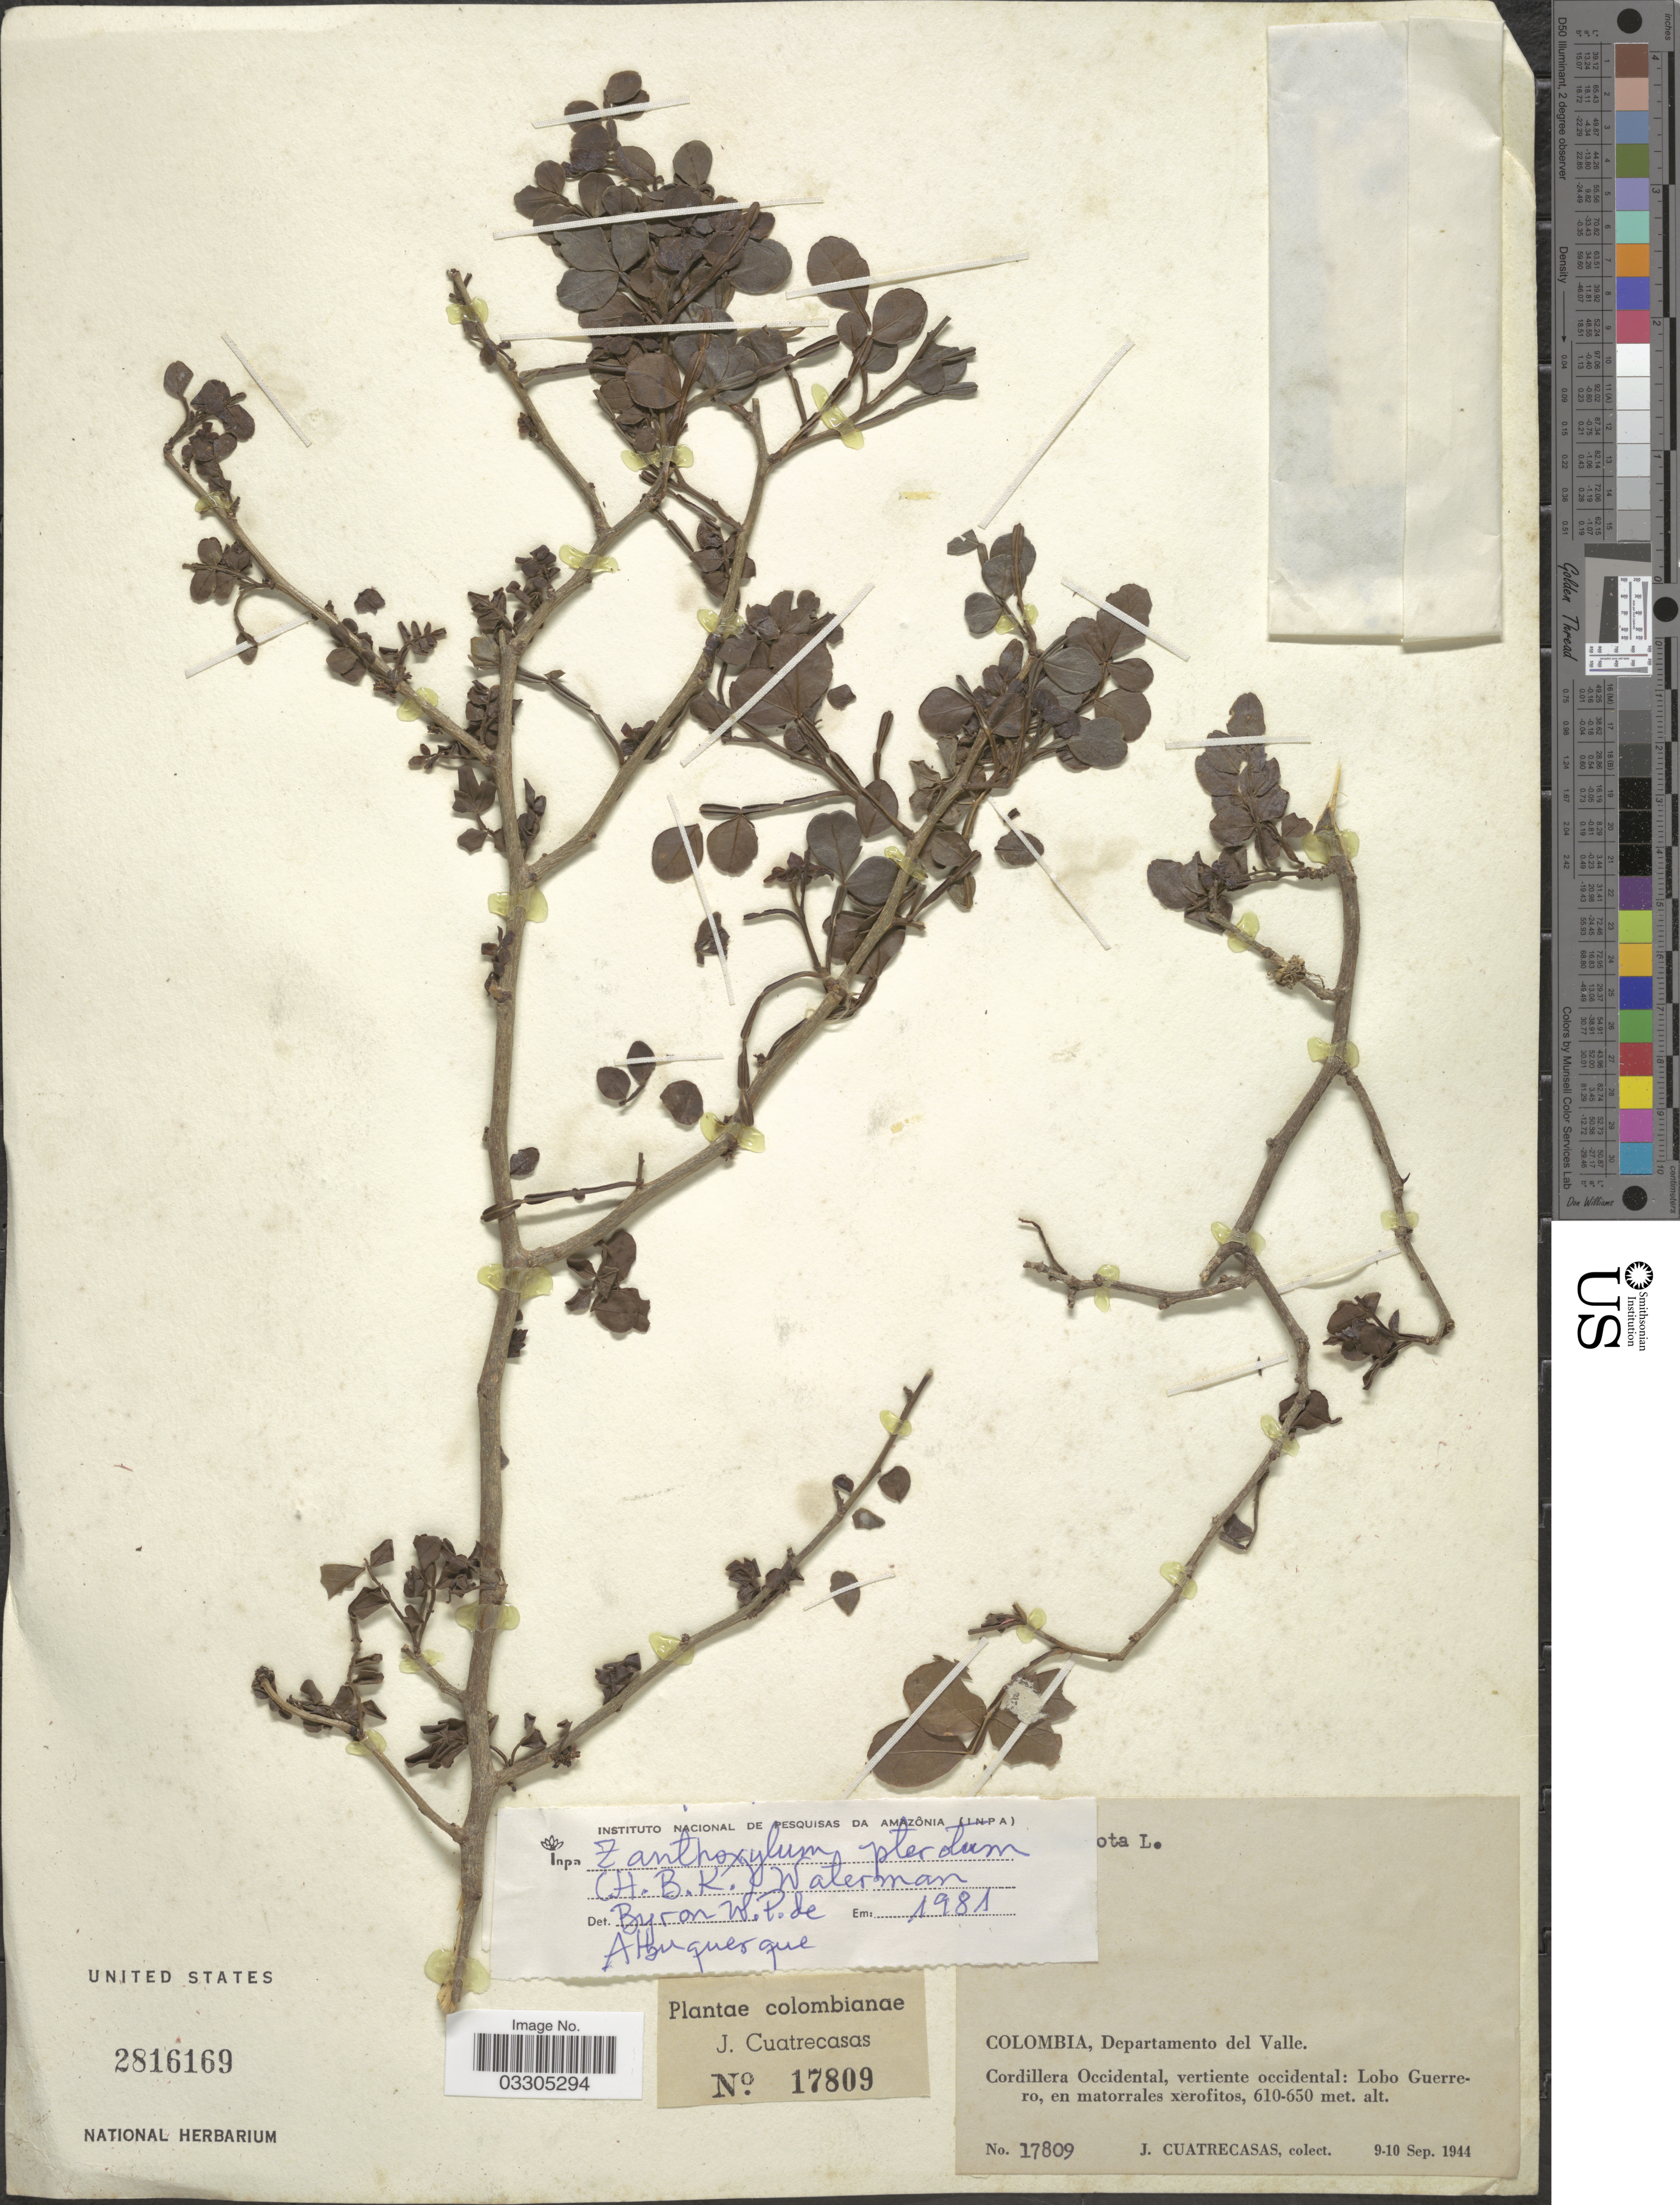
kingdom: Plantae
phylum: Tracheophyta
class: Magnoliopsida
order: Sapindales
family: Rutaceae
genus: Zanthoxylum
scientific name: Zanthoxylum fagara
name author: (L.) Sarg.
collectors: J. Cuatrecasas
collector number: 17809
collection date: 1944-09-09/1944-09-10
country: Colombia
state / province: Valle del Cauca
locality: Departamento del Valle. Cordillera Occidental, vertiente occidental: Lobo Guerrero.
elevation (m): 610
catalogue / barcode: US 2816169